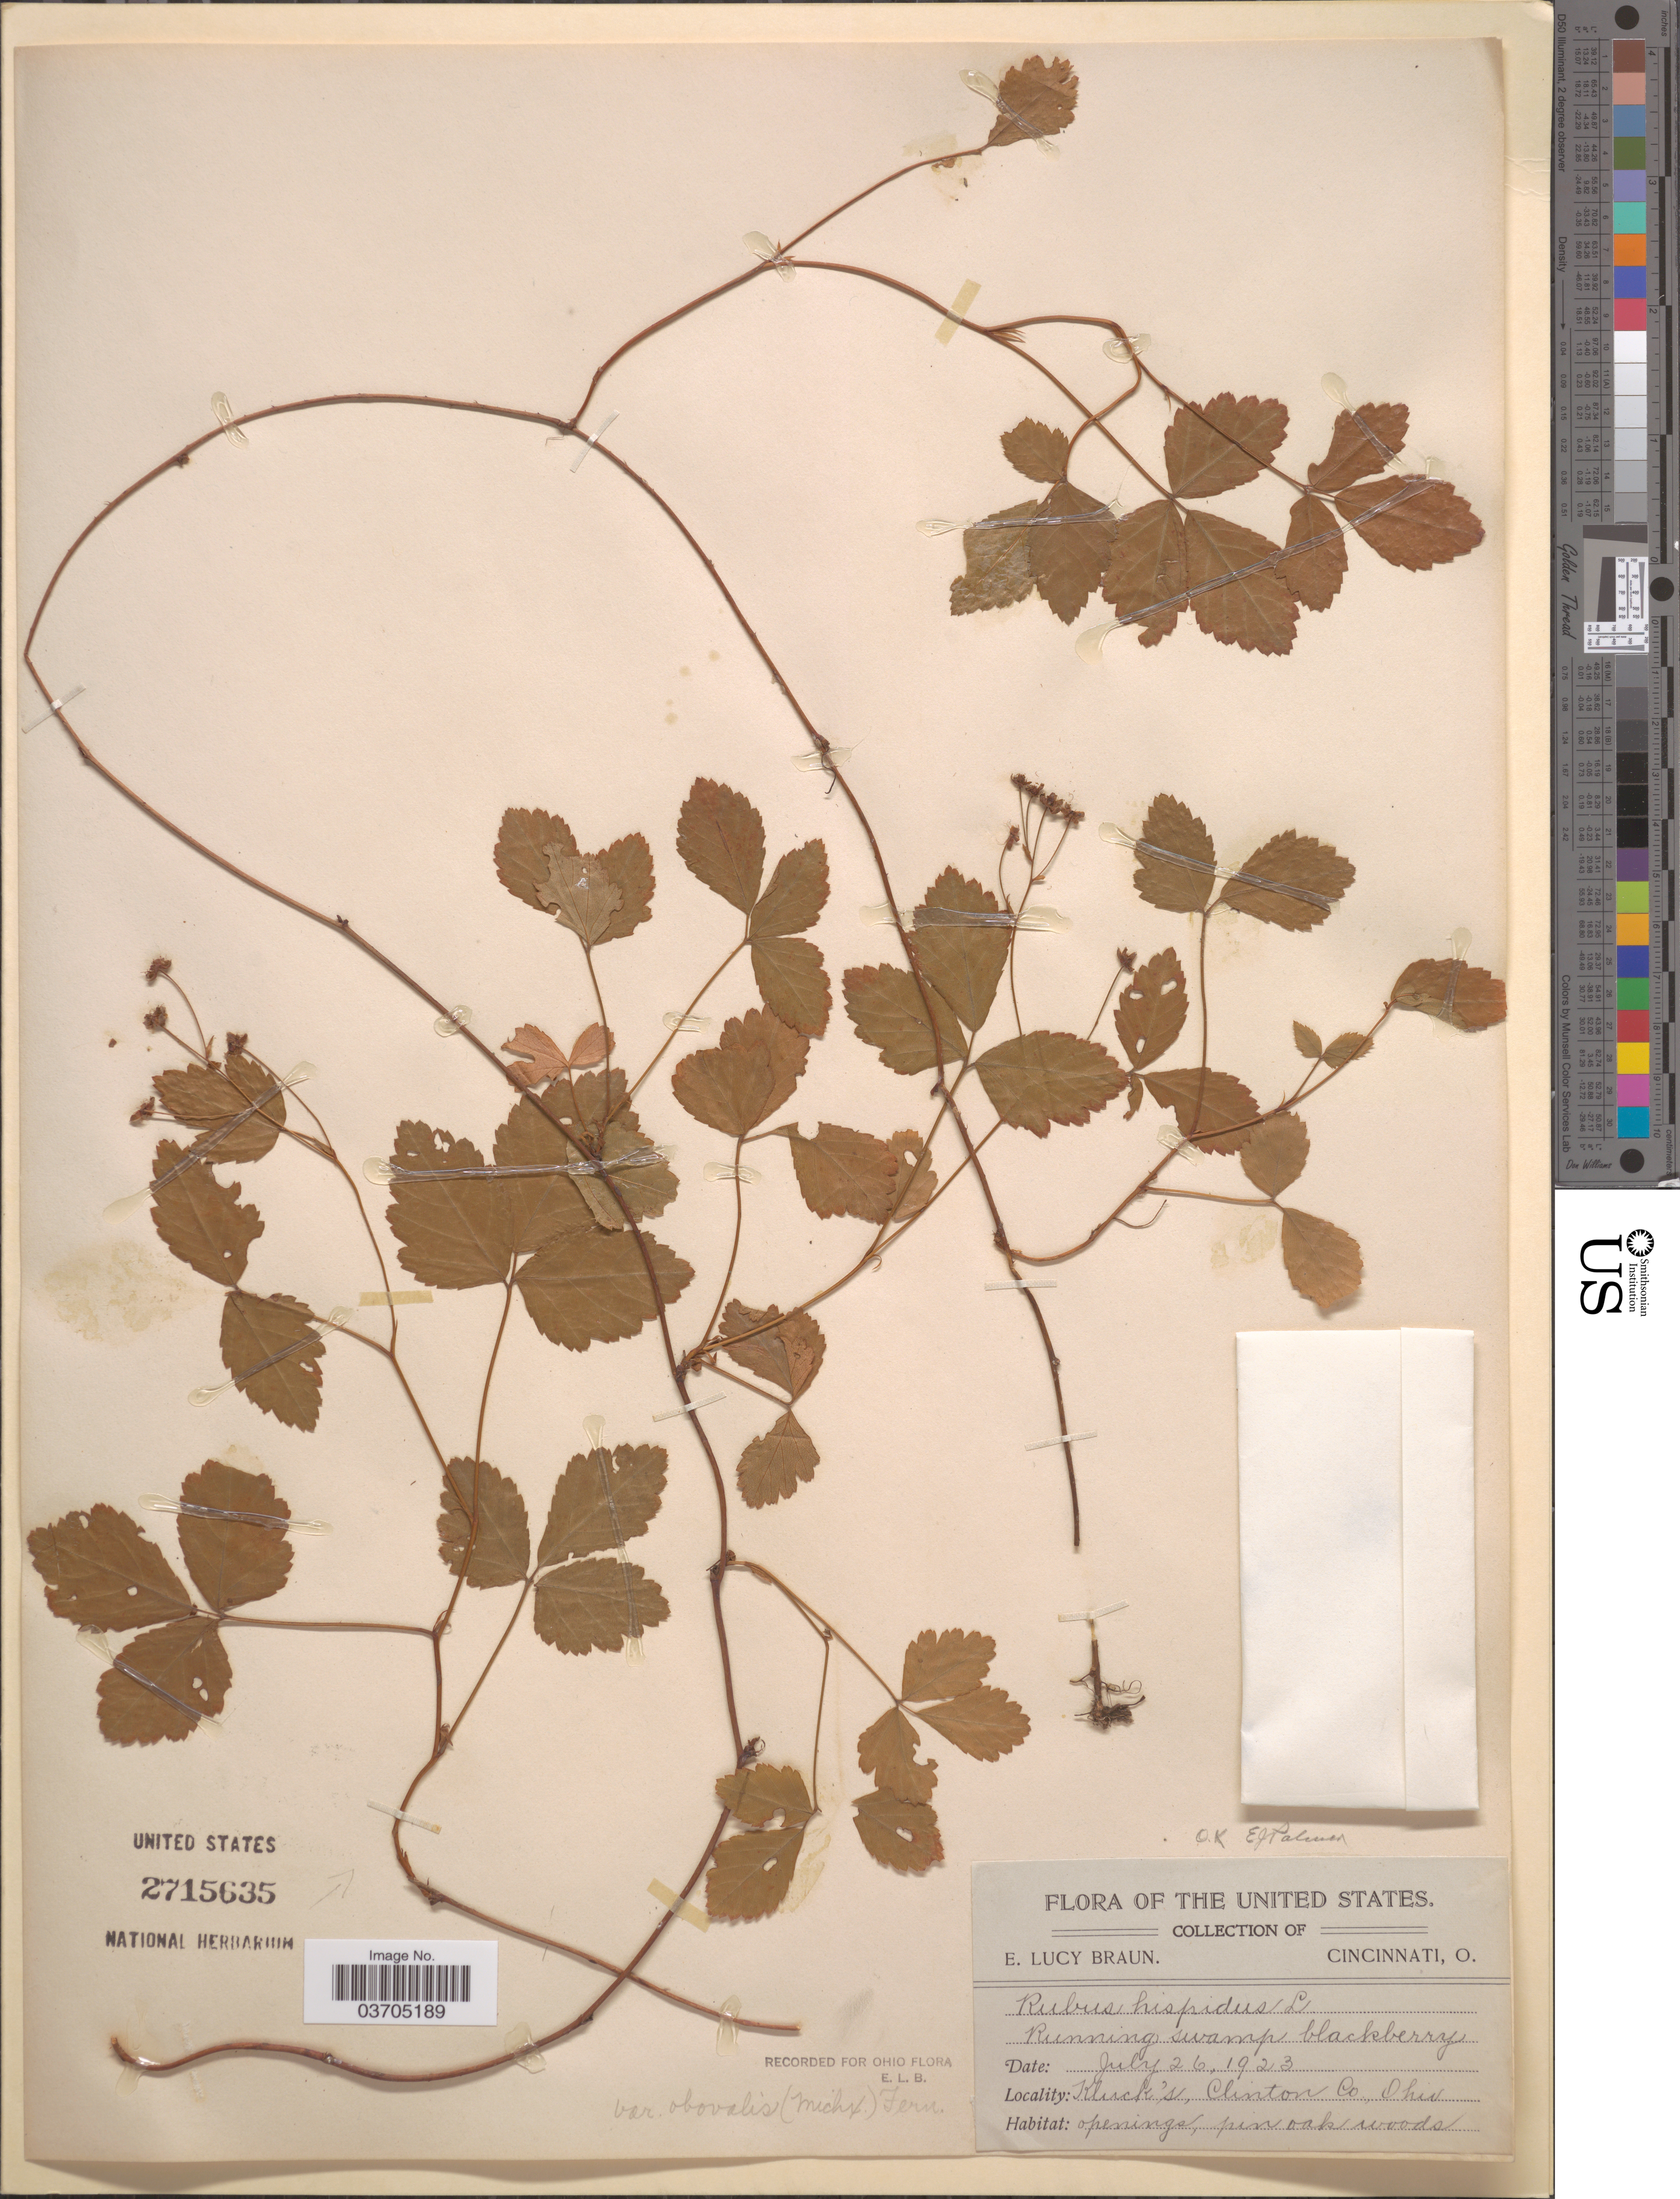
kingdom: Plantae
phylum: Tracheophyta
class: Magnoliopsida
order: Rosales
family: Rosaceae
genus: Rubus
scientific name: Rubus hispidus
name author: L.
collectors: E. L. Braun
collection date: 1923-07-26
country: United States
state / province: Ohio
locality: Kluck's, Clinton Co.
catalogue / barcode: US 2715635